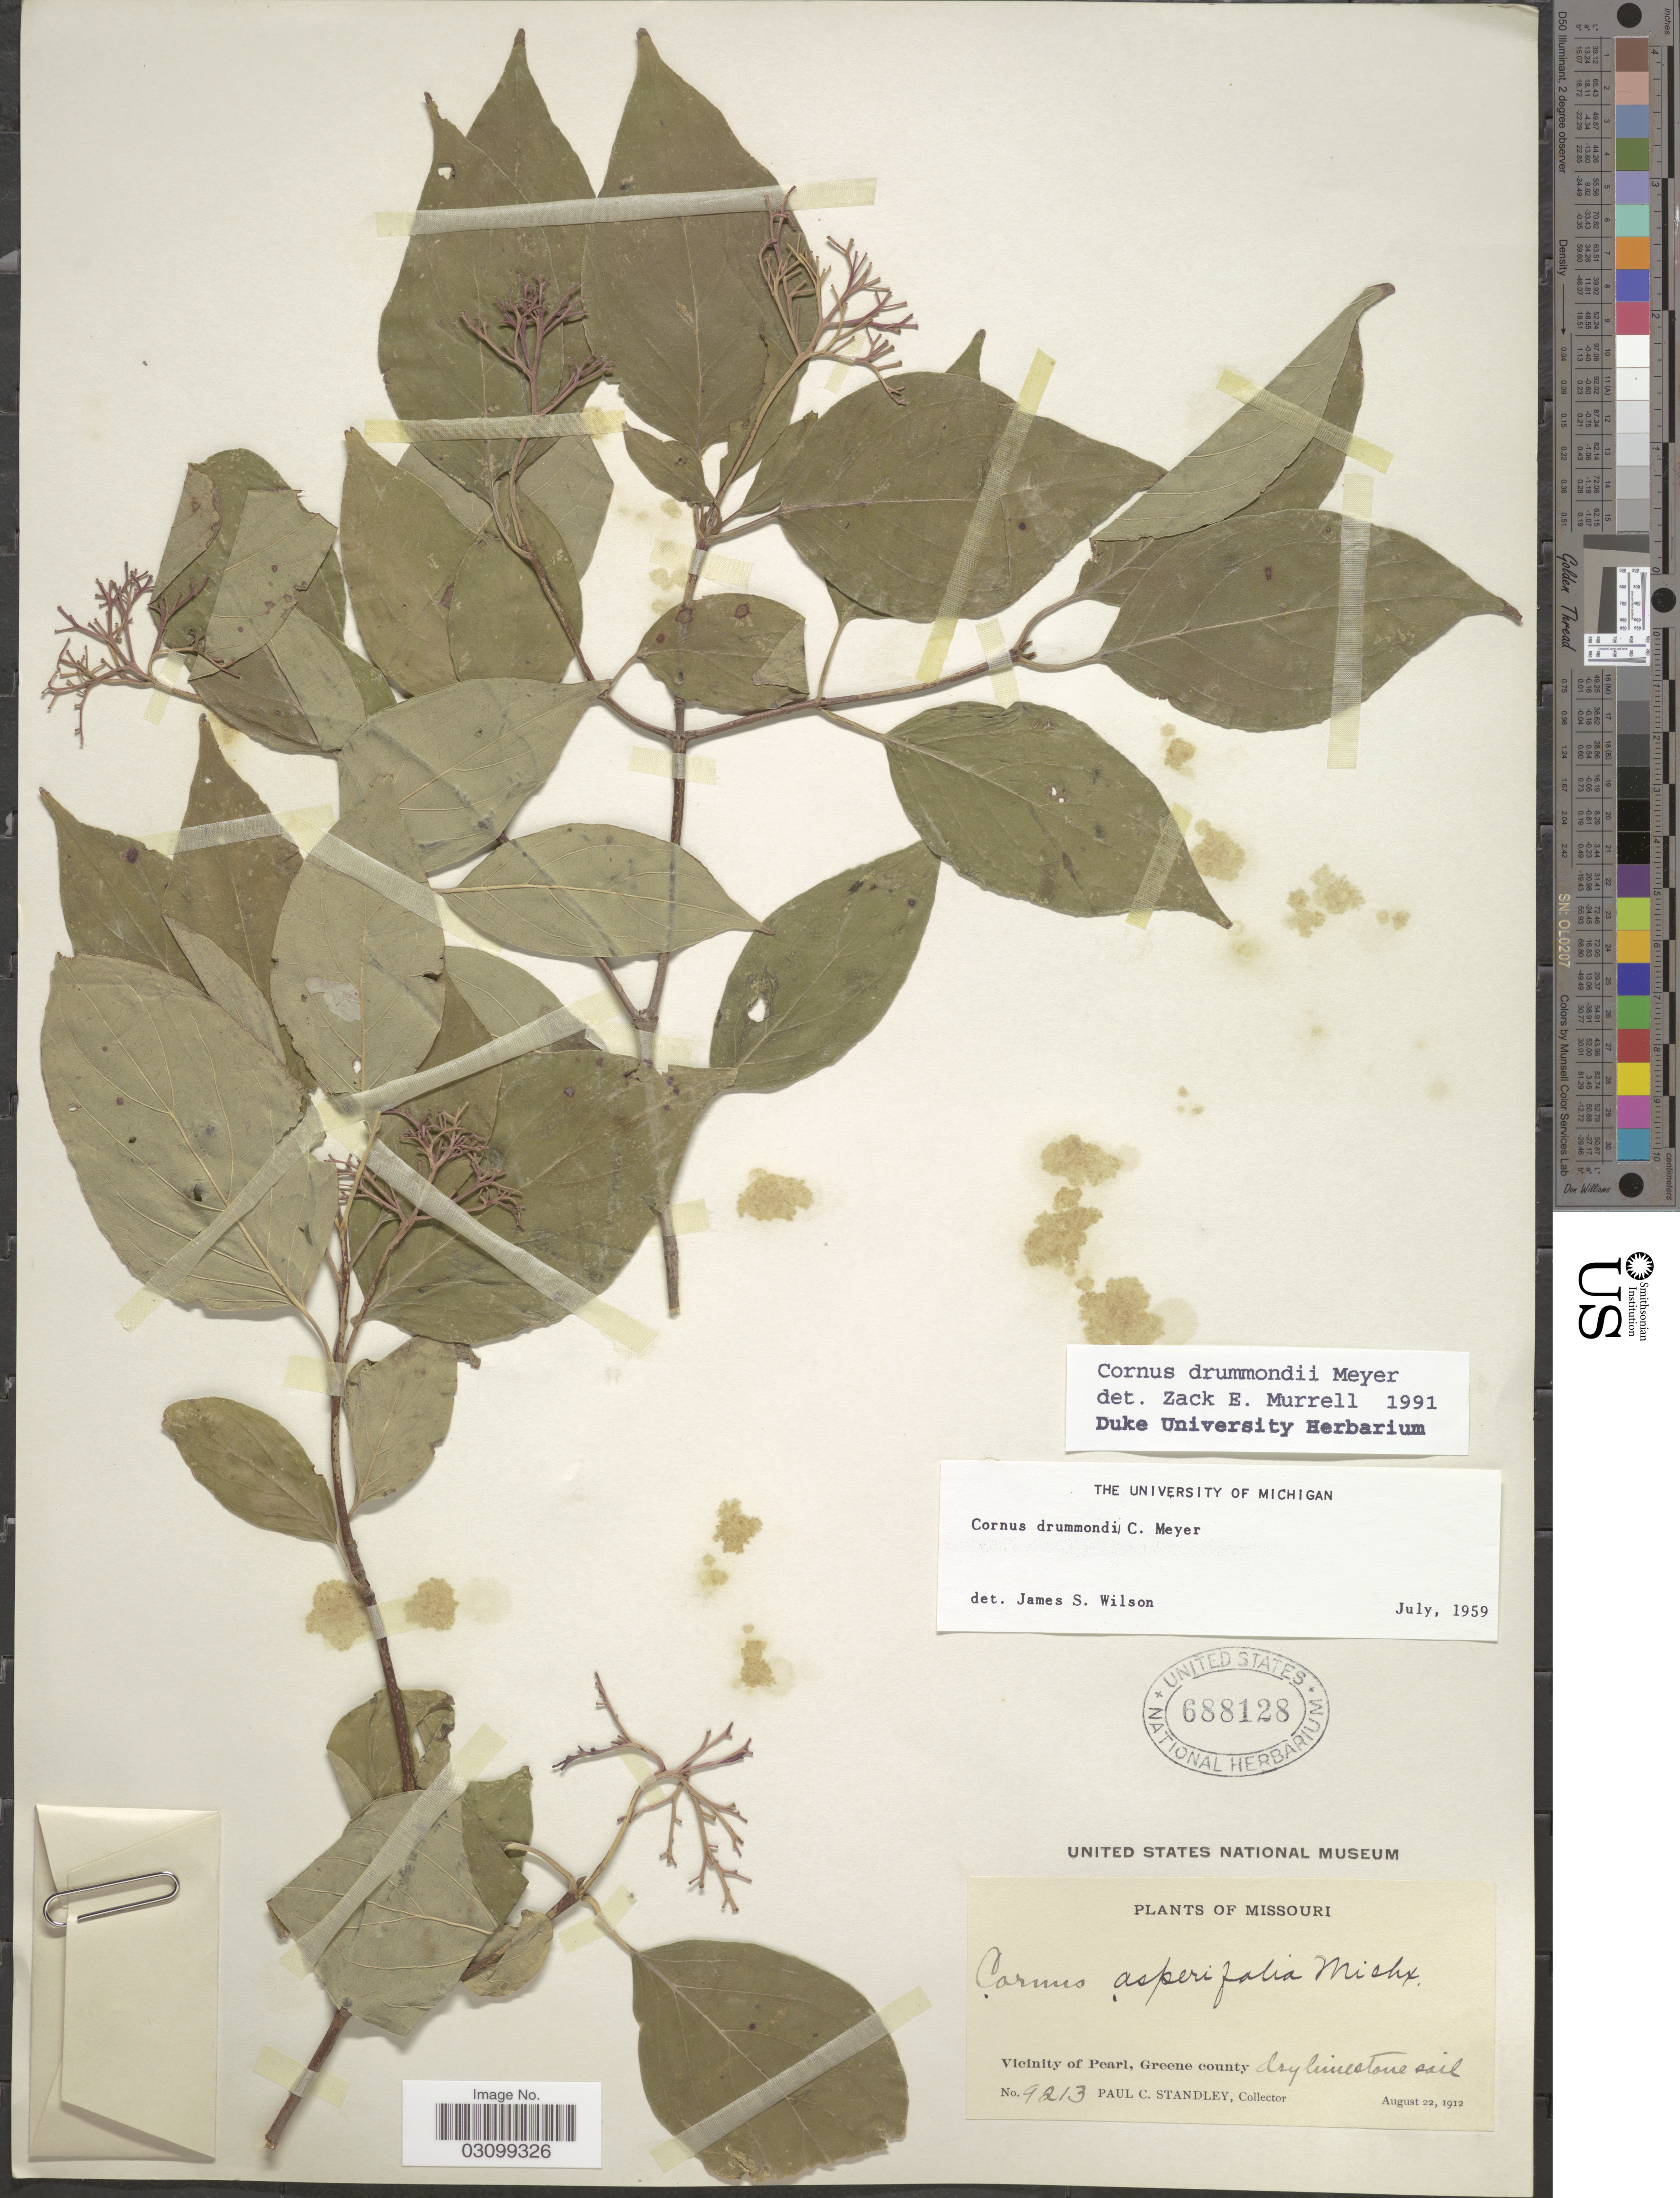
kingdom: Plantae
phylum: Tracheophyta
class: Magnoliopsida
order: Cornales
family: Cornaceae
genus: Cornus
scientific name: Cornus drummondii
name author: C.A. Mey.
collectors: P. C. Standley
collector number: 9213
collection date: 1912-08-22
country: United States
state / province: Missouri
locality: Vicinity of Pearl, Greene county.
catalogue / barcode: US 688128